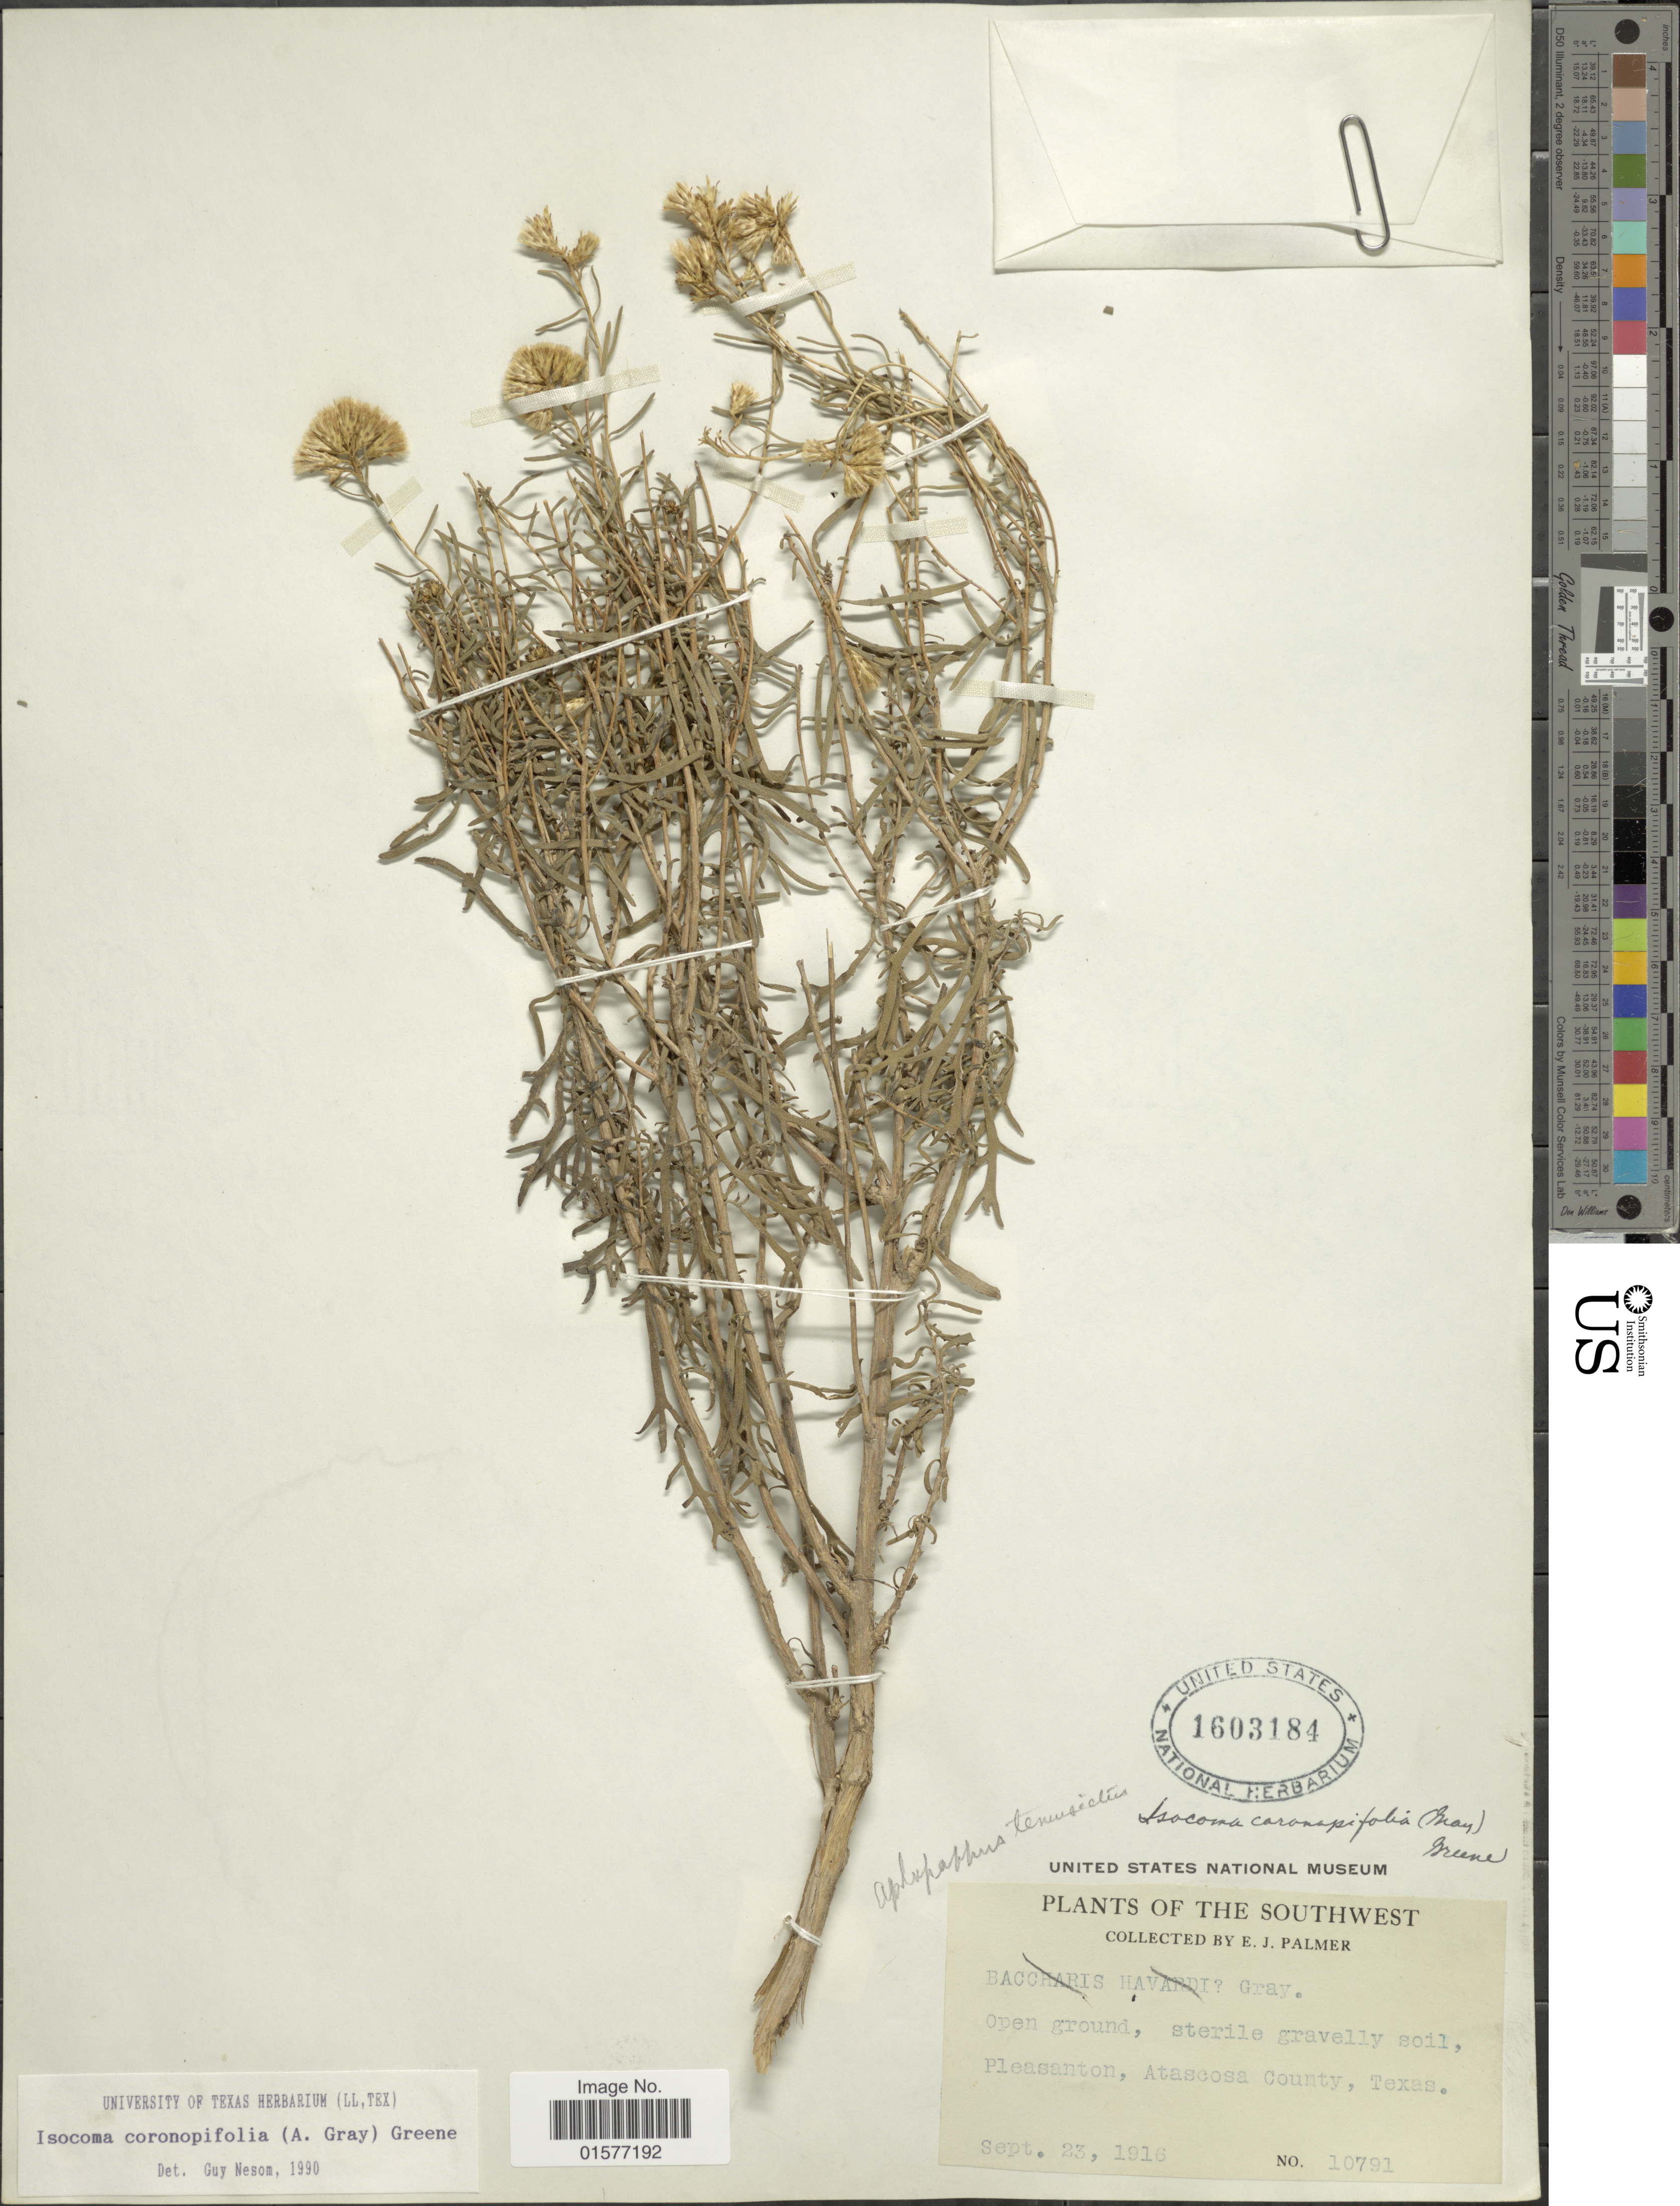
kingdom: Plantae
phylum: Tracheophyta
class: Magnoliopsida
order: Asterales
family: Asteraceae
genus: Isocoma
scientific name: Isocoma coronopifolia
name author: (A. Gray) Greene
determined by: Urbatsch, Lowell E., Curator (LSU), Louisiana State University (UNITED STATES)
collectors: E. J. Palmer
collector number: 10791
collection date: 1916-09-23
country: United States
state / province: Texas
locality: The Southwest, Open ground, sterile gravelly soil, Pleasanton, Atascosa County, Texas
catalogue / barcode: US 1603184